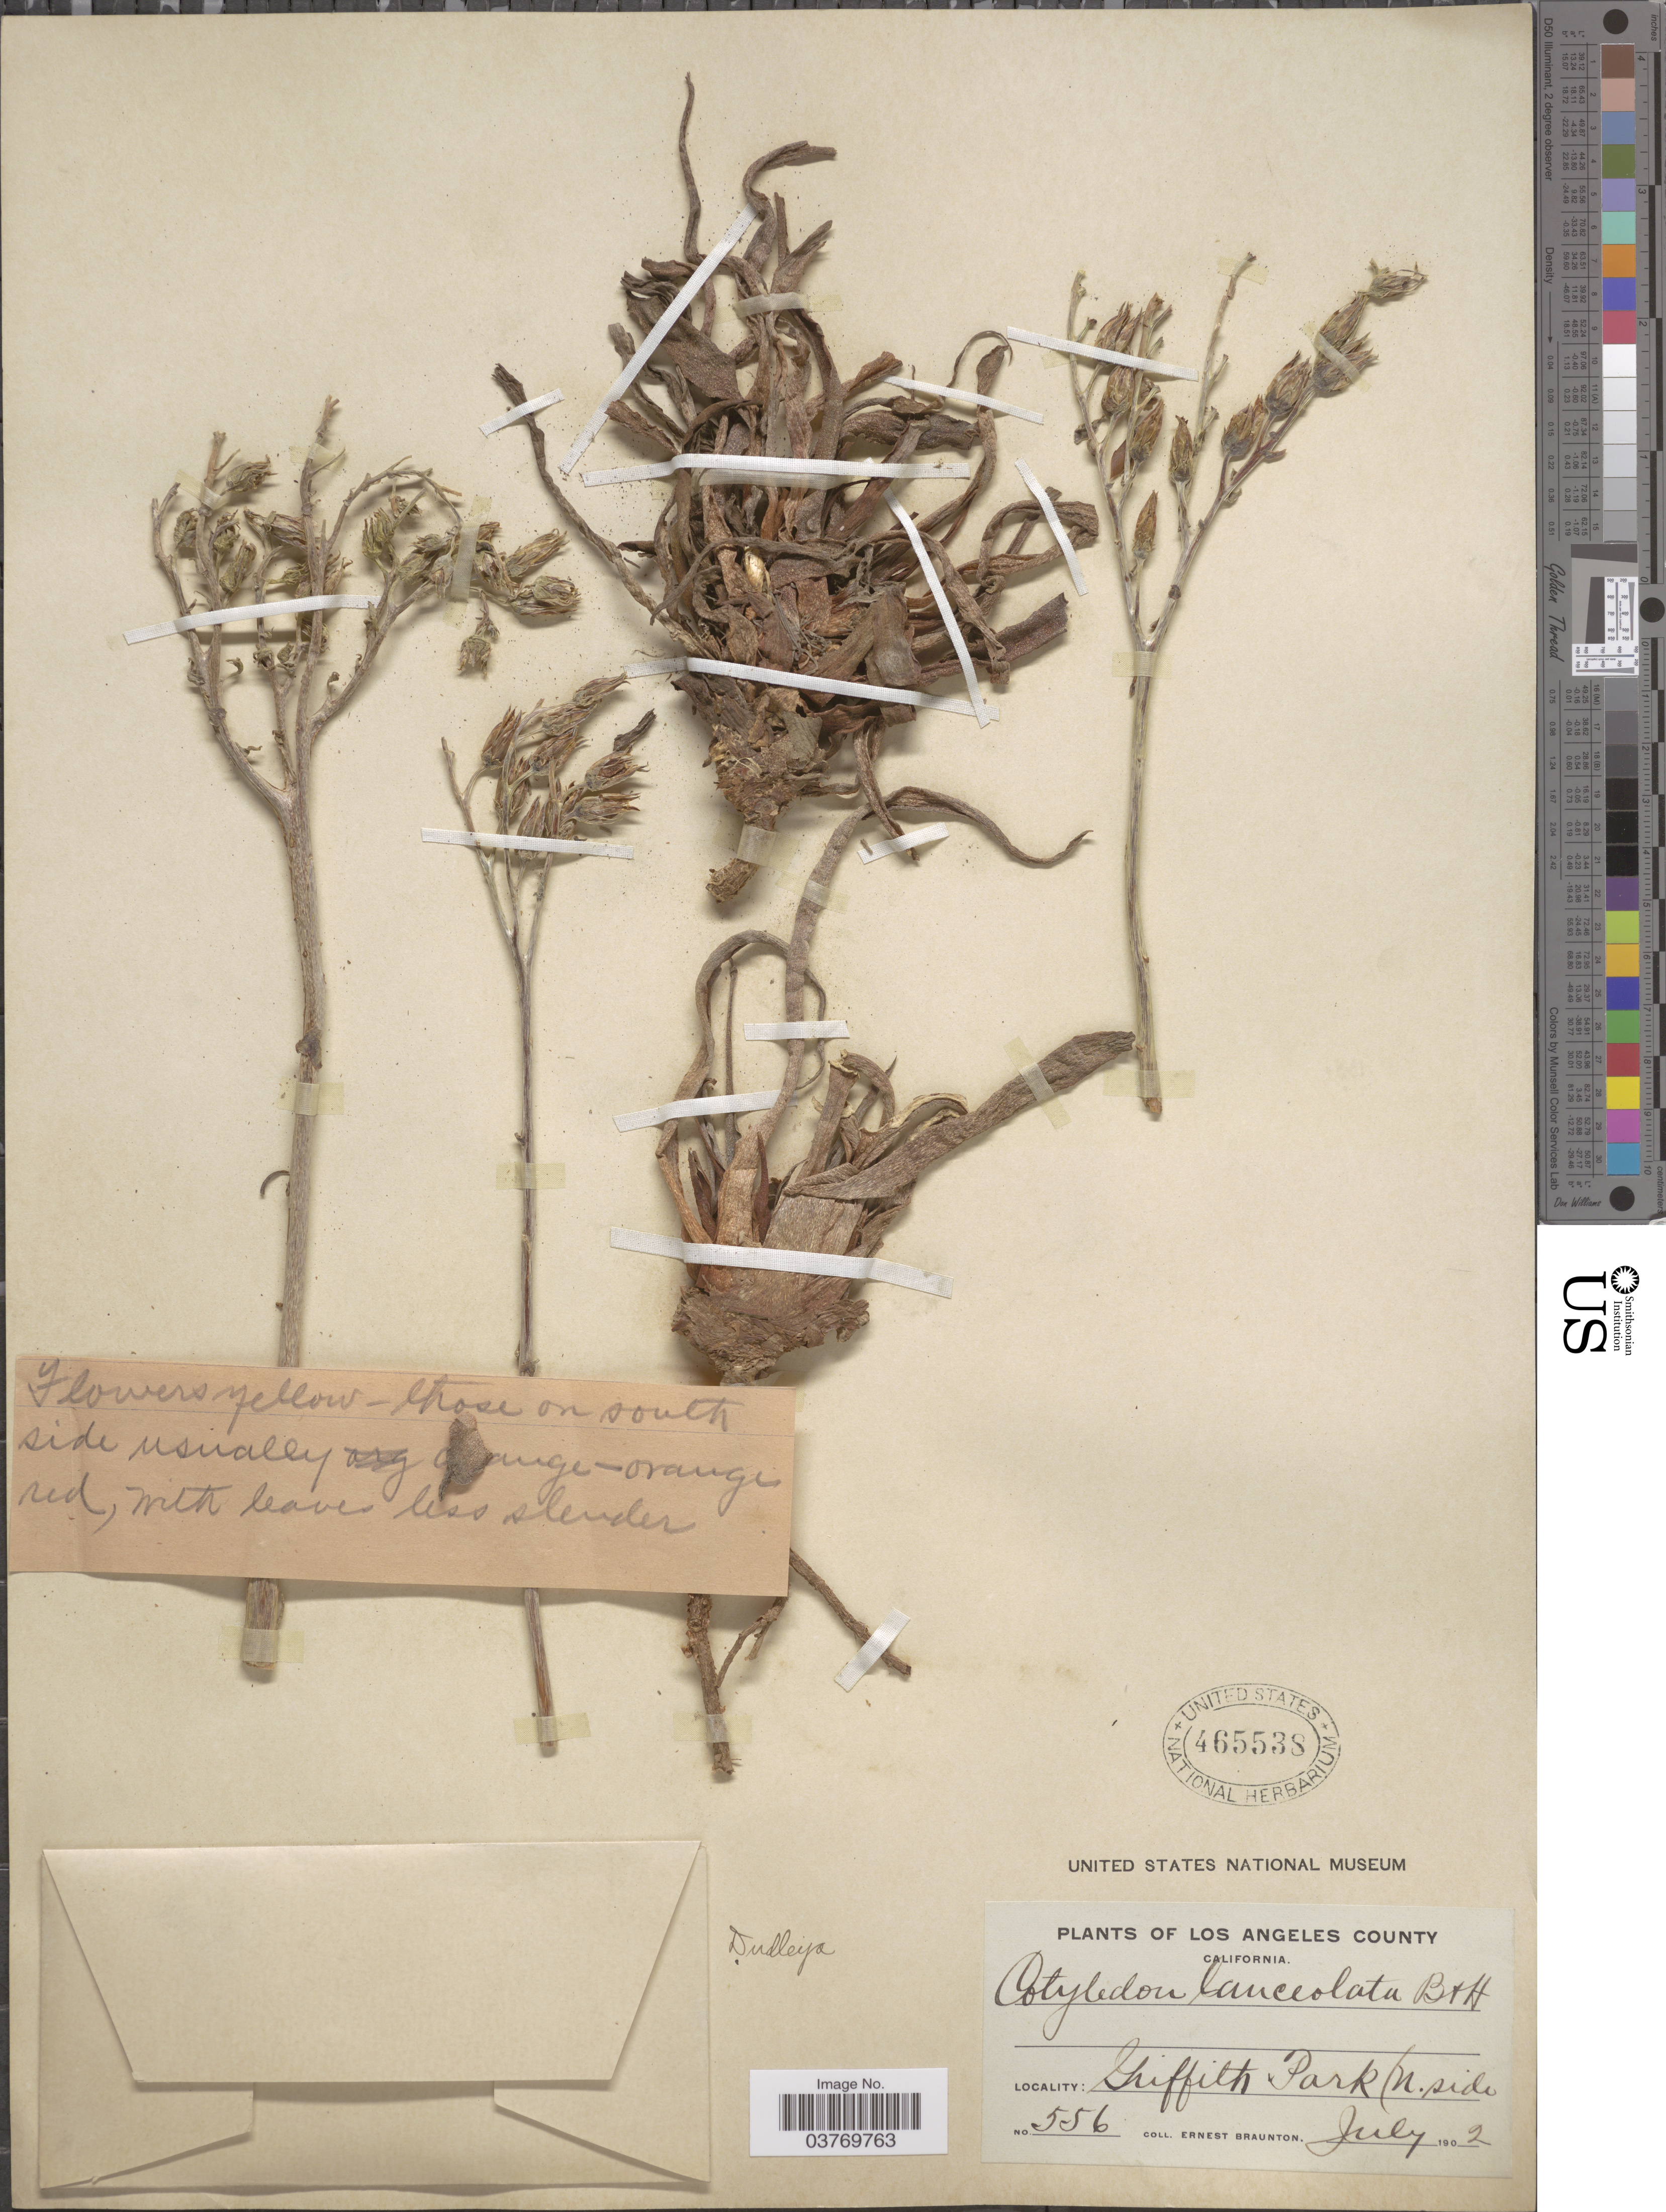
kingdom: Plantae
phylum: Tracheophyta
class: Magnoliopsida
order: Saxifragales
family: Crassulaceae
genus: Dudleya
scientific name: Dudleya lanceolata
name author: (Nutt.) Britton & Rose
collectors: E. Braunton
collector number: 556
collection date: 1902-07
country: United States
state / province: California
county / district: Los Angeles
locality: Los Angeles County. Griffith Park. N. side.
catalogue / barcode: US 465538